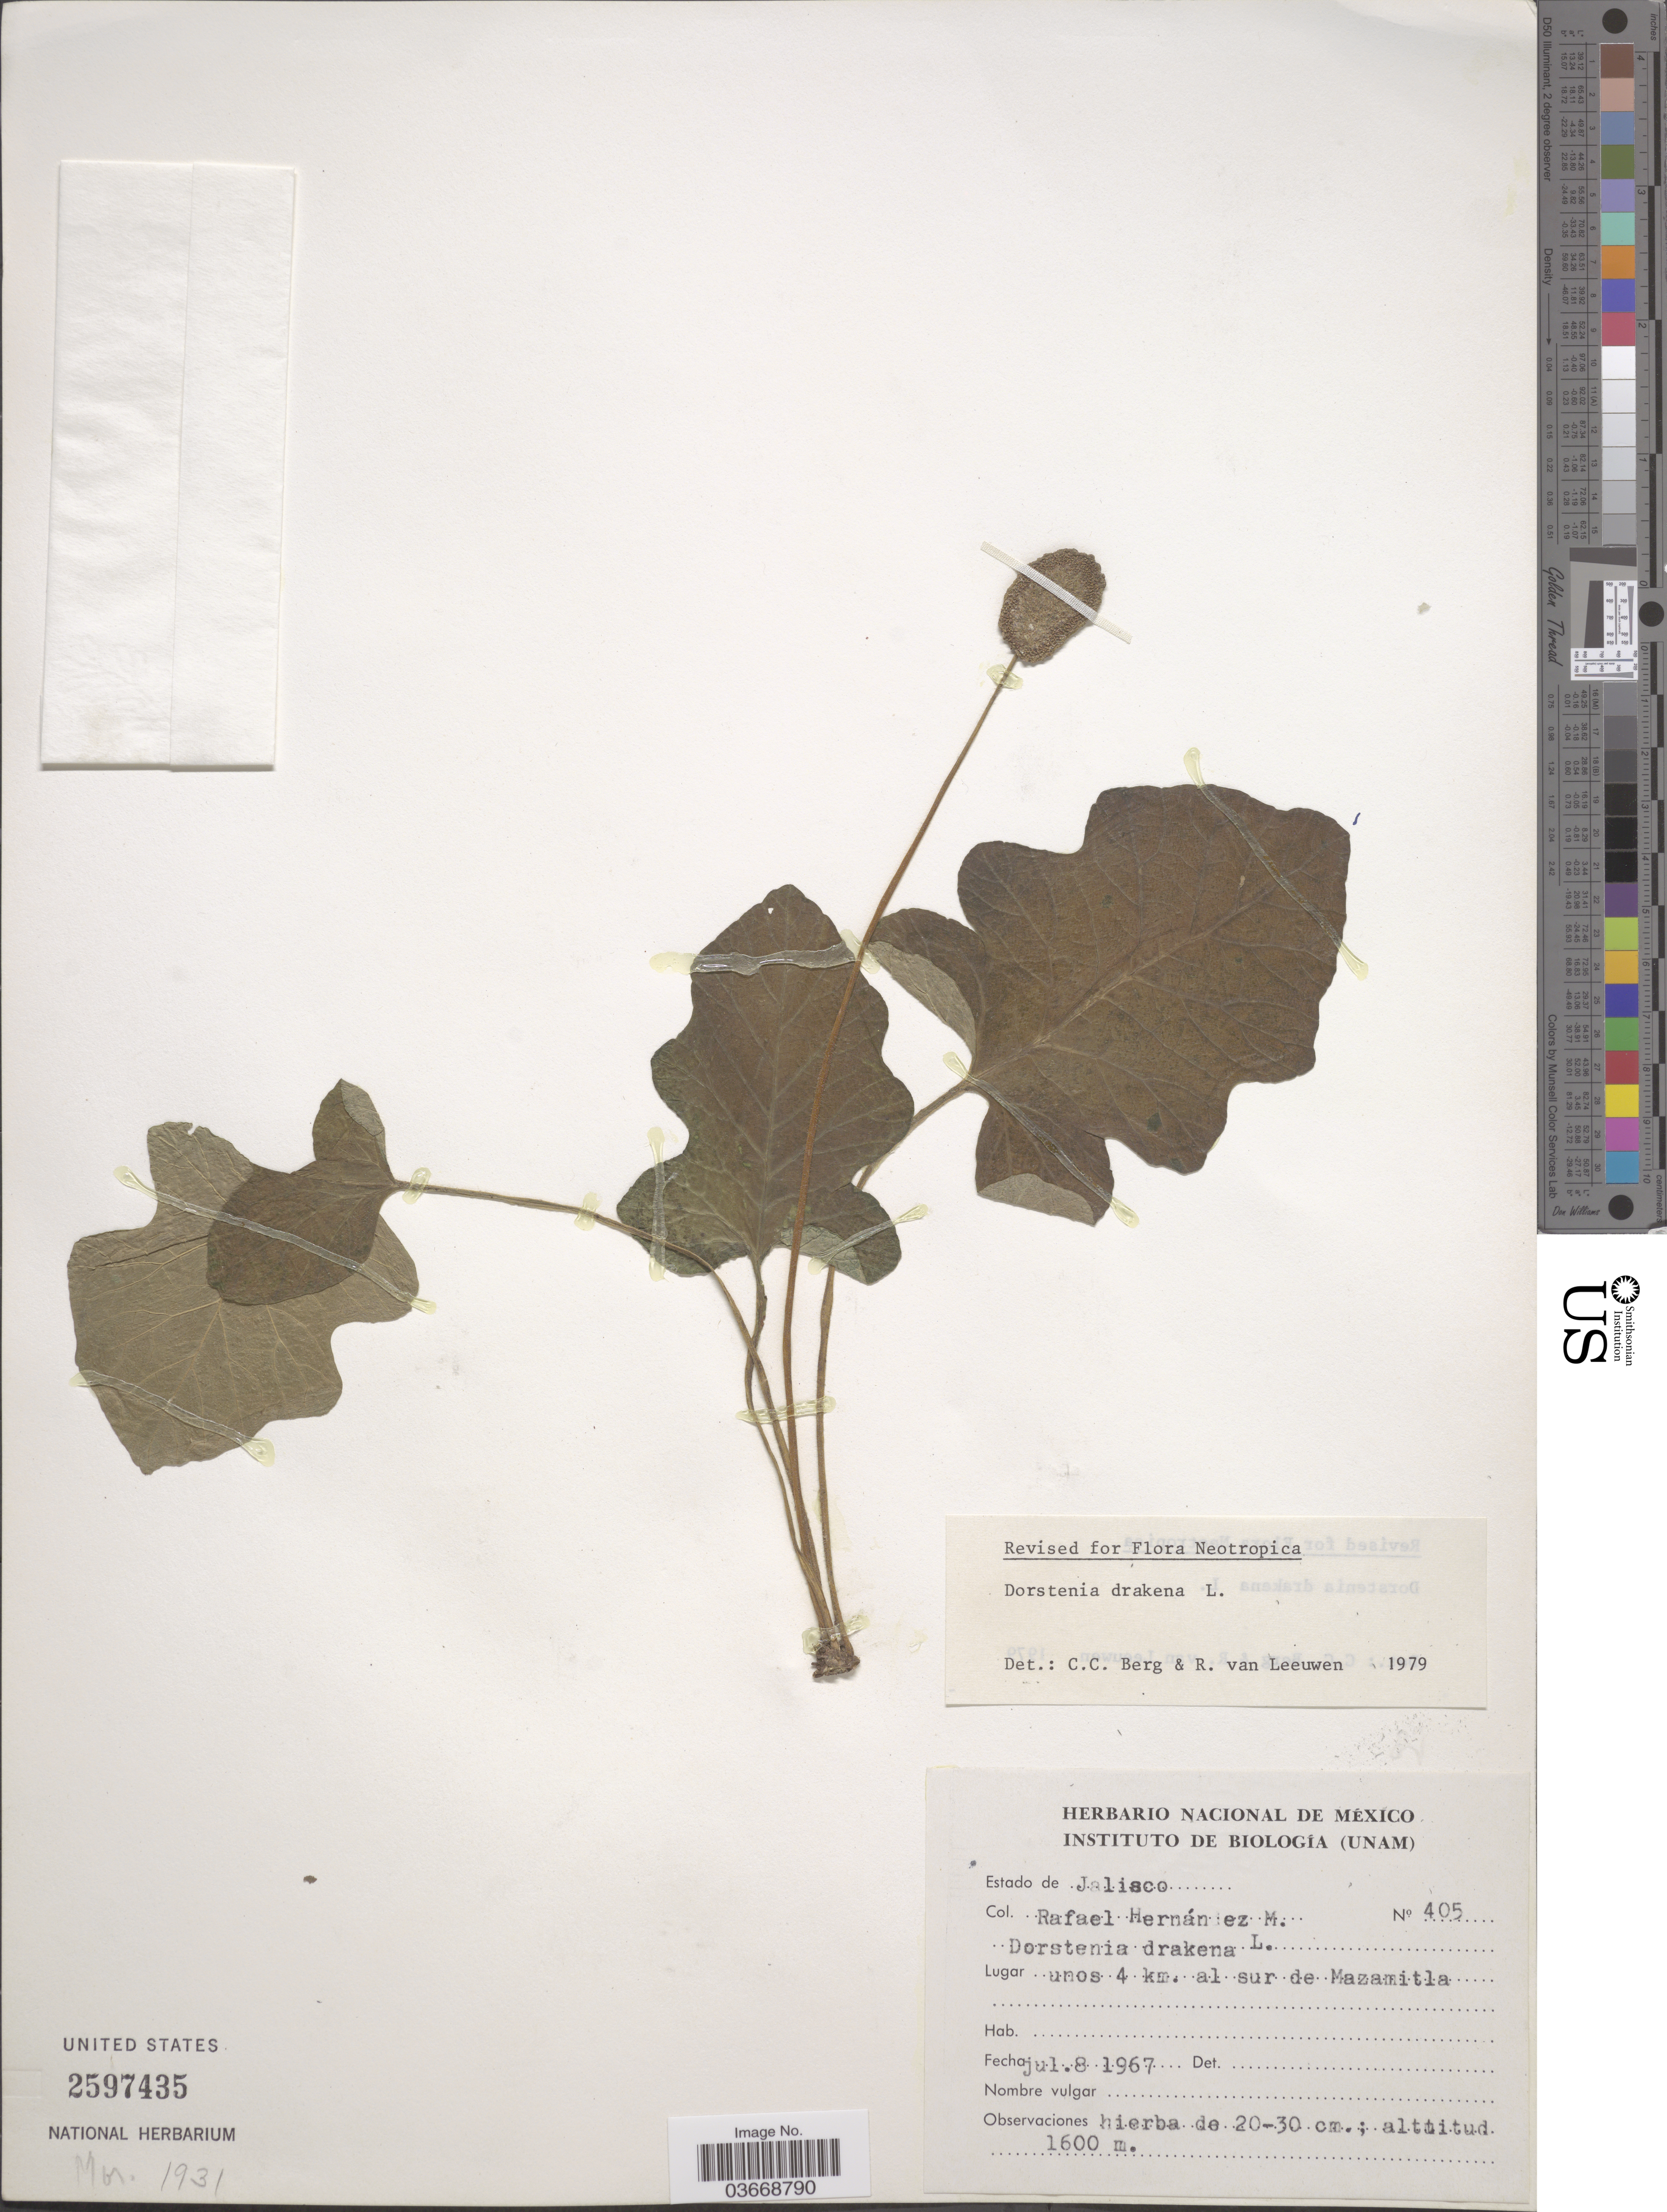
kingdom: Plantae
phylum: Tracheophyta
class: Magnoliopsida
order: Rosales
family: Moraceae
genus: Dorstenia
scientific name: Dorstenia drakena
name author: L.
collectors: R. Hernández-M.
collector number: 405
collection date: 1967-07-08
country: Mexico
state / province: Jalisco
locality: Unos 4 km. al sur de Mazamitla.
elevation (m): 1600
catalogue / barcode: US 2597435